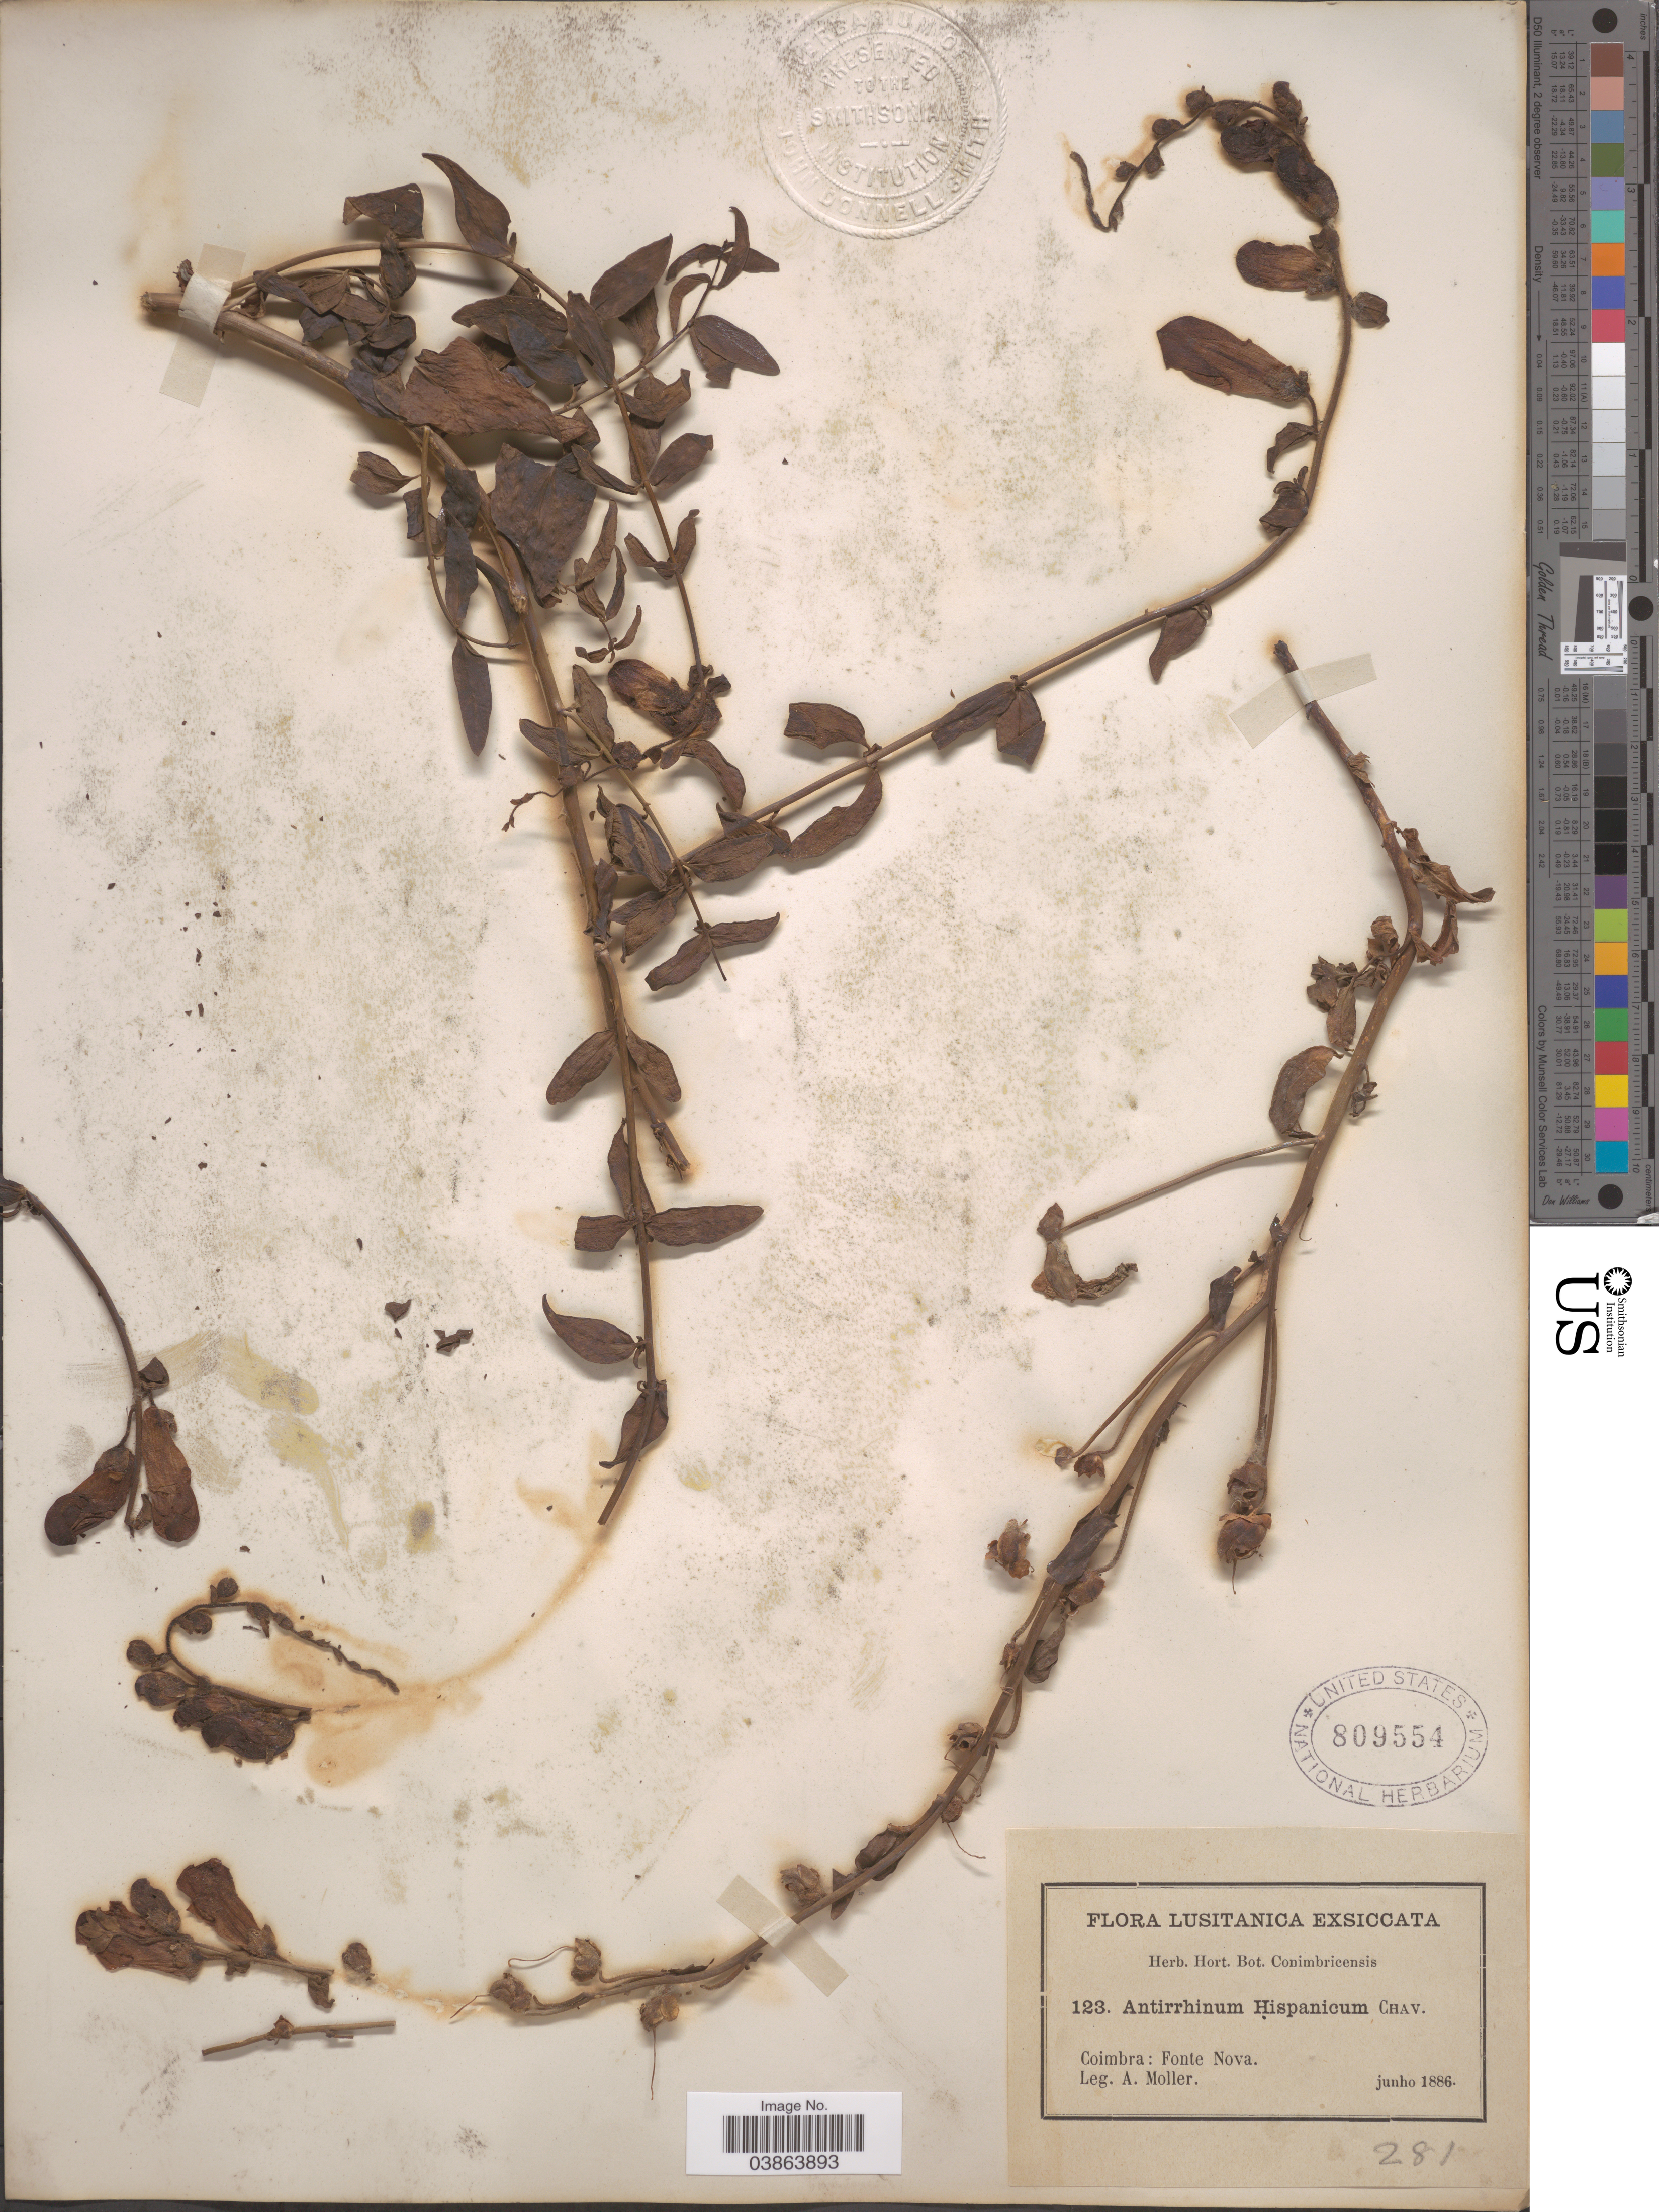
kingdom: Plantae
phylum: Tracheophyta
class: Magnoliopsida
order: Lamiales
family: Plantaginaceae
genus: Antirrhinum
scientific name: Antirrhinum hispanicum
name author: Chav.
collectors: A. Moller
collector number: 281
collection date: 1886-06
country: Portugal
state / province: Coimbra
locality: Lusitanica. Coimbra: Fonte Nova.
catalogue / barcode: US 809554